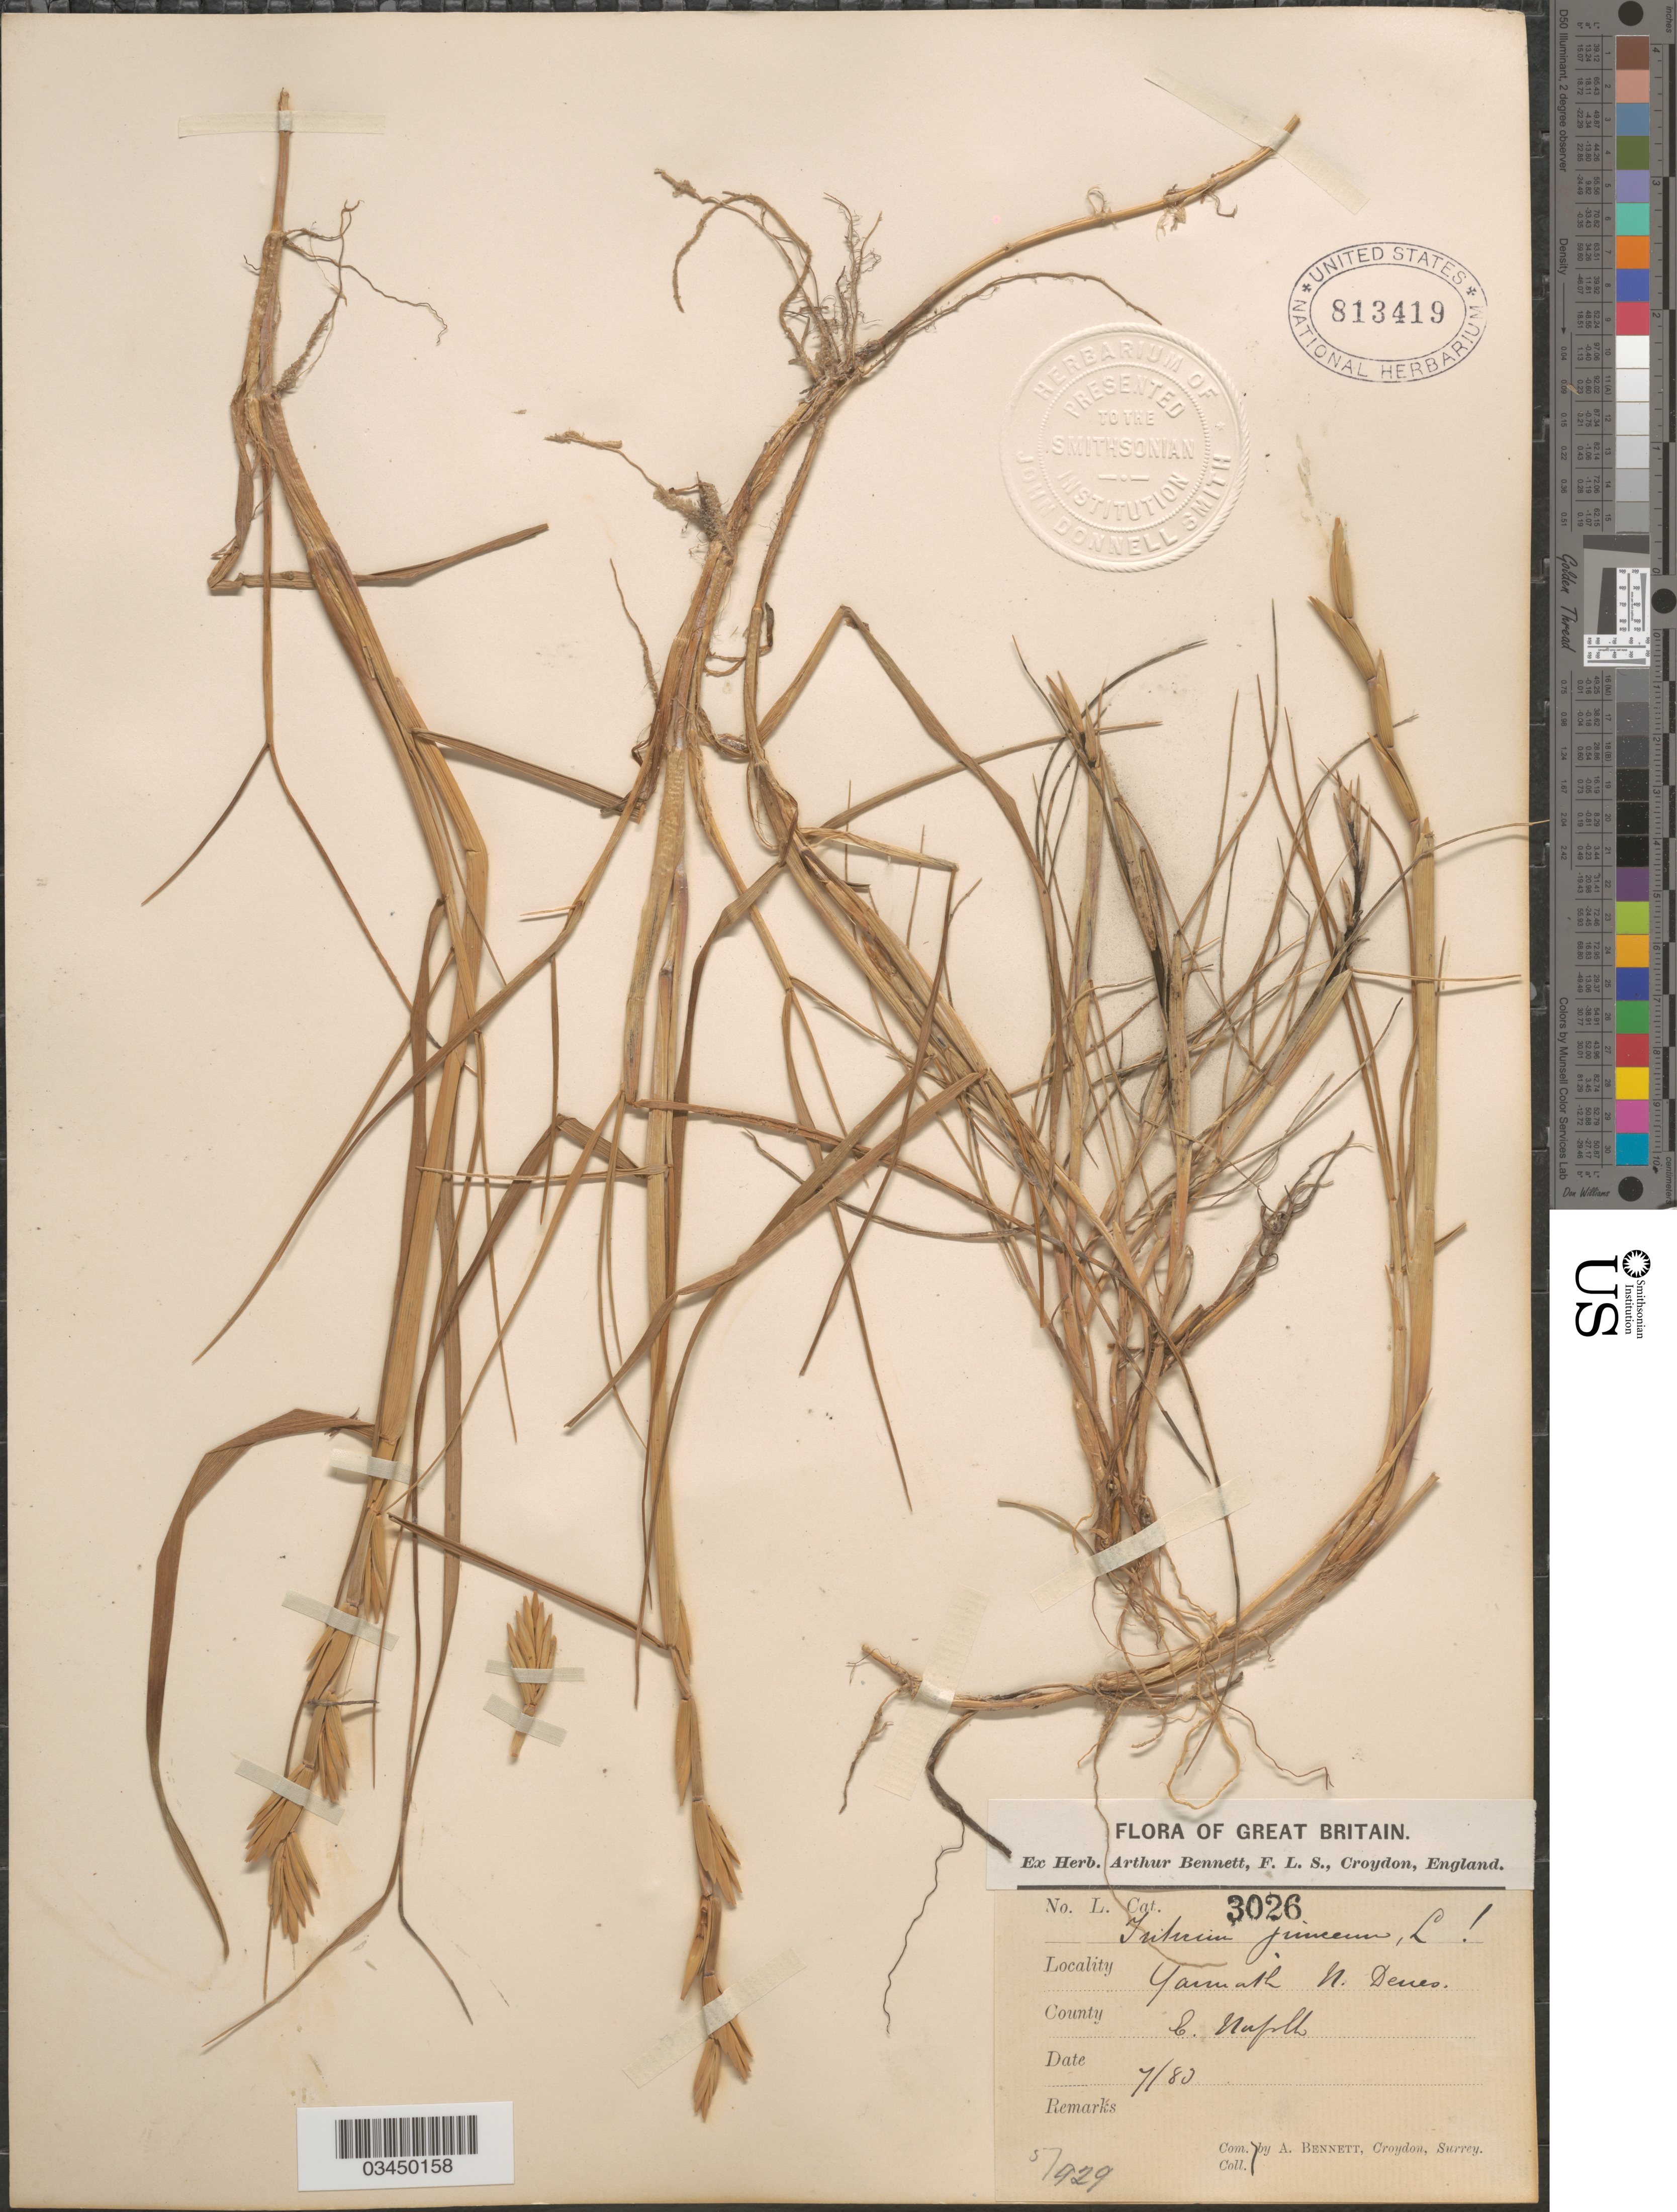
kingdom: Plantae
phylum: Tracheophyta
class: Liliopsida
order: Poales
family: Poaceae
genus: Elymus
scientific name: Elymus sp.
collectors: A. Bennett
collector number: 3026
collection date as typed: Transcribed d/m/y: /7/83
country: United Kingdom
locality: Great Britain. Yarmouth N. Denes. County E. Norfolk.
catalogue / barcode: US 813419